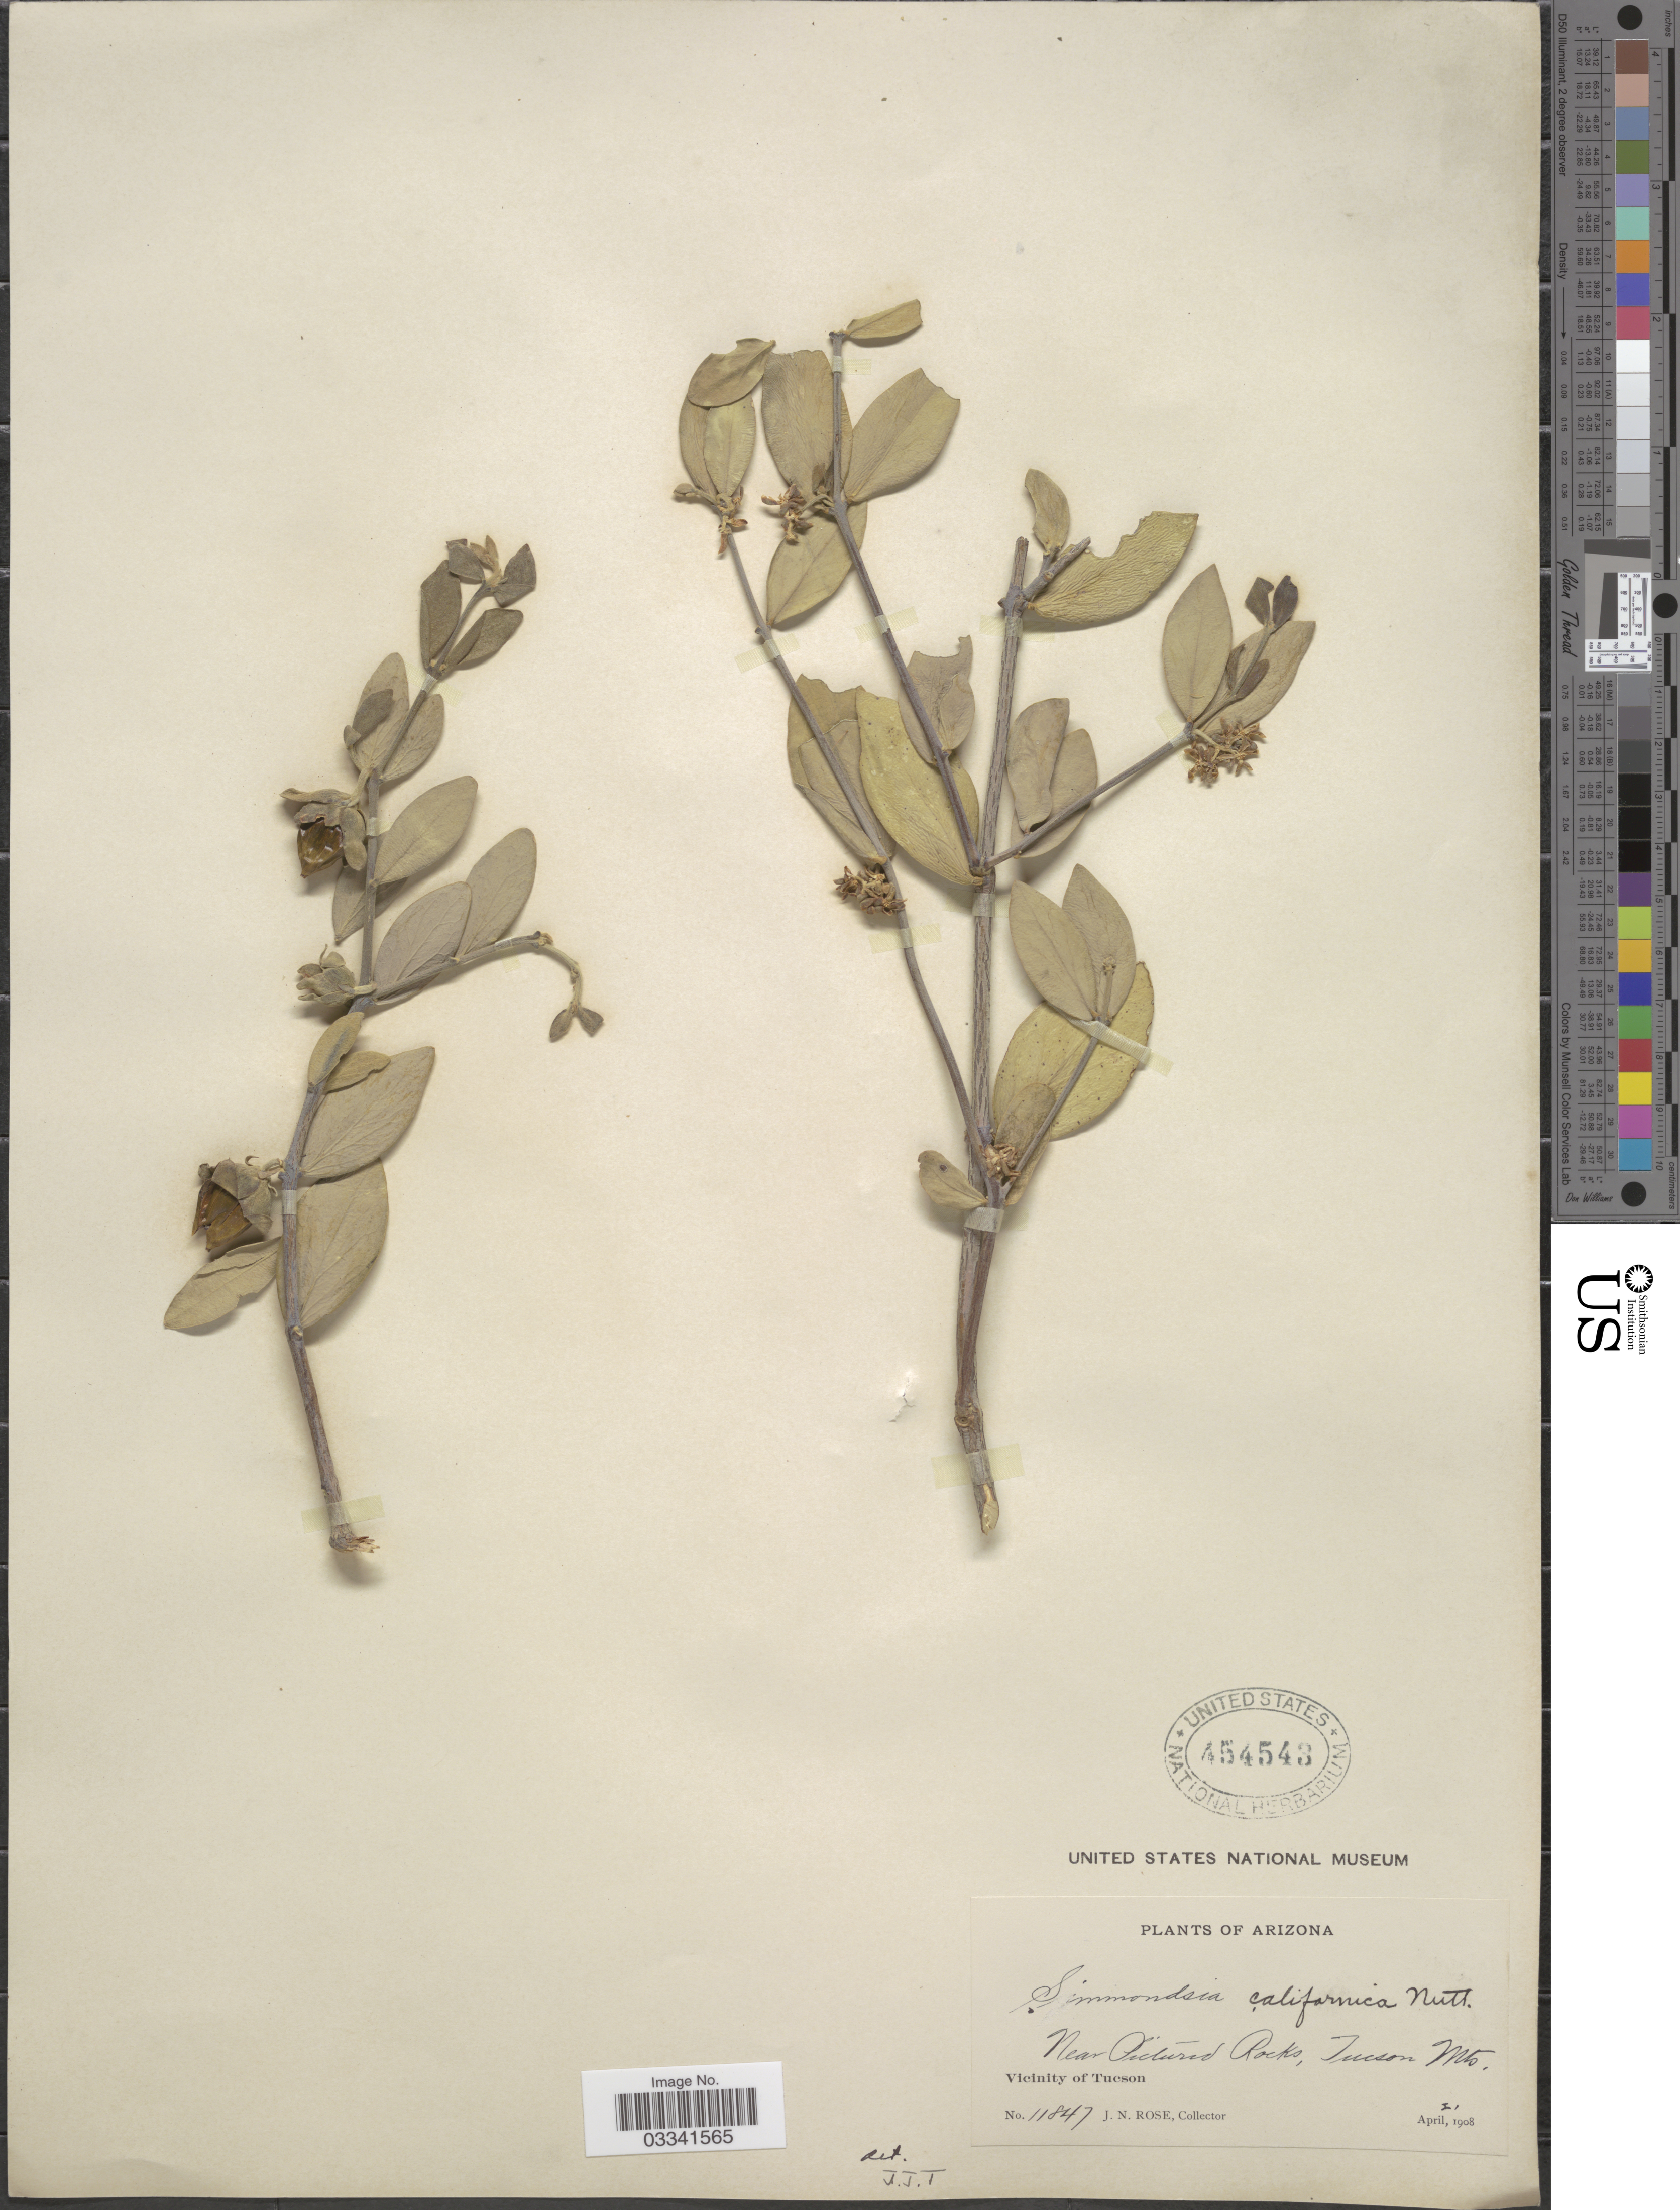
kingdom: Plantae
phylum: Tracheophyta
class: Magnoliopsida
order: Caryophyllales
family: Simmondsiaceae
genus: Simmondsia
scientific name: Simmondsia chinensis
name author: (Link) C.K. Schneid.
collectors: J. N. Rose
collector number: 11847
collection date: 1908-04-21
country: United States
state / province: Arizona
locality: Near Pictured Rocks, Tucson Mts, Vicinity of Tucson.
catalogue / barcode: US 454543